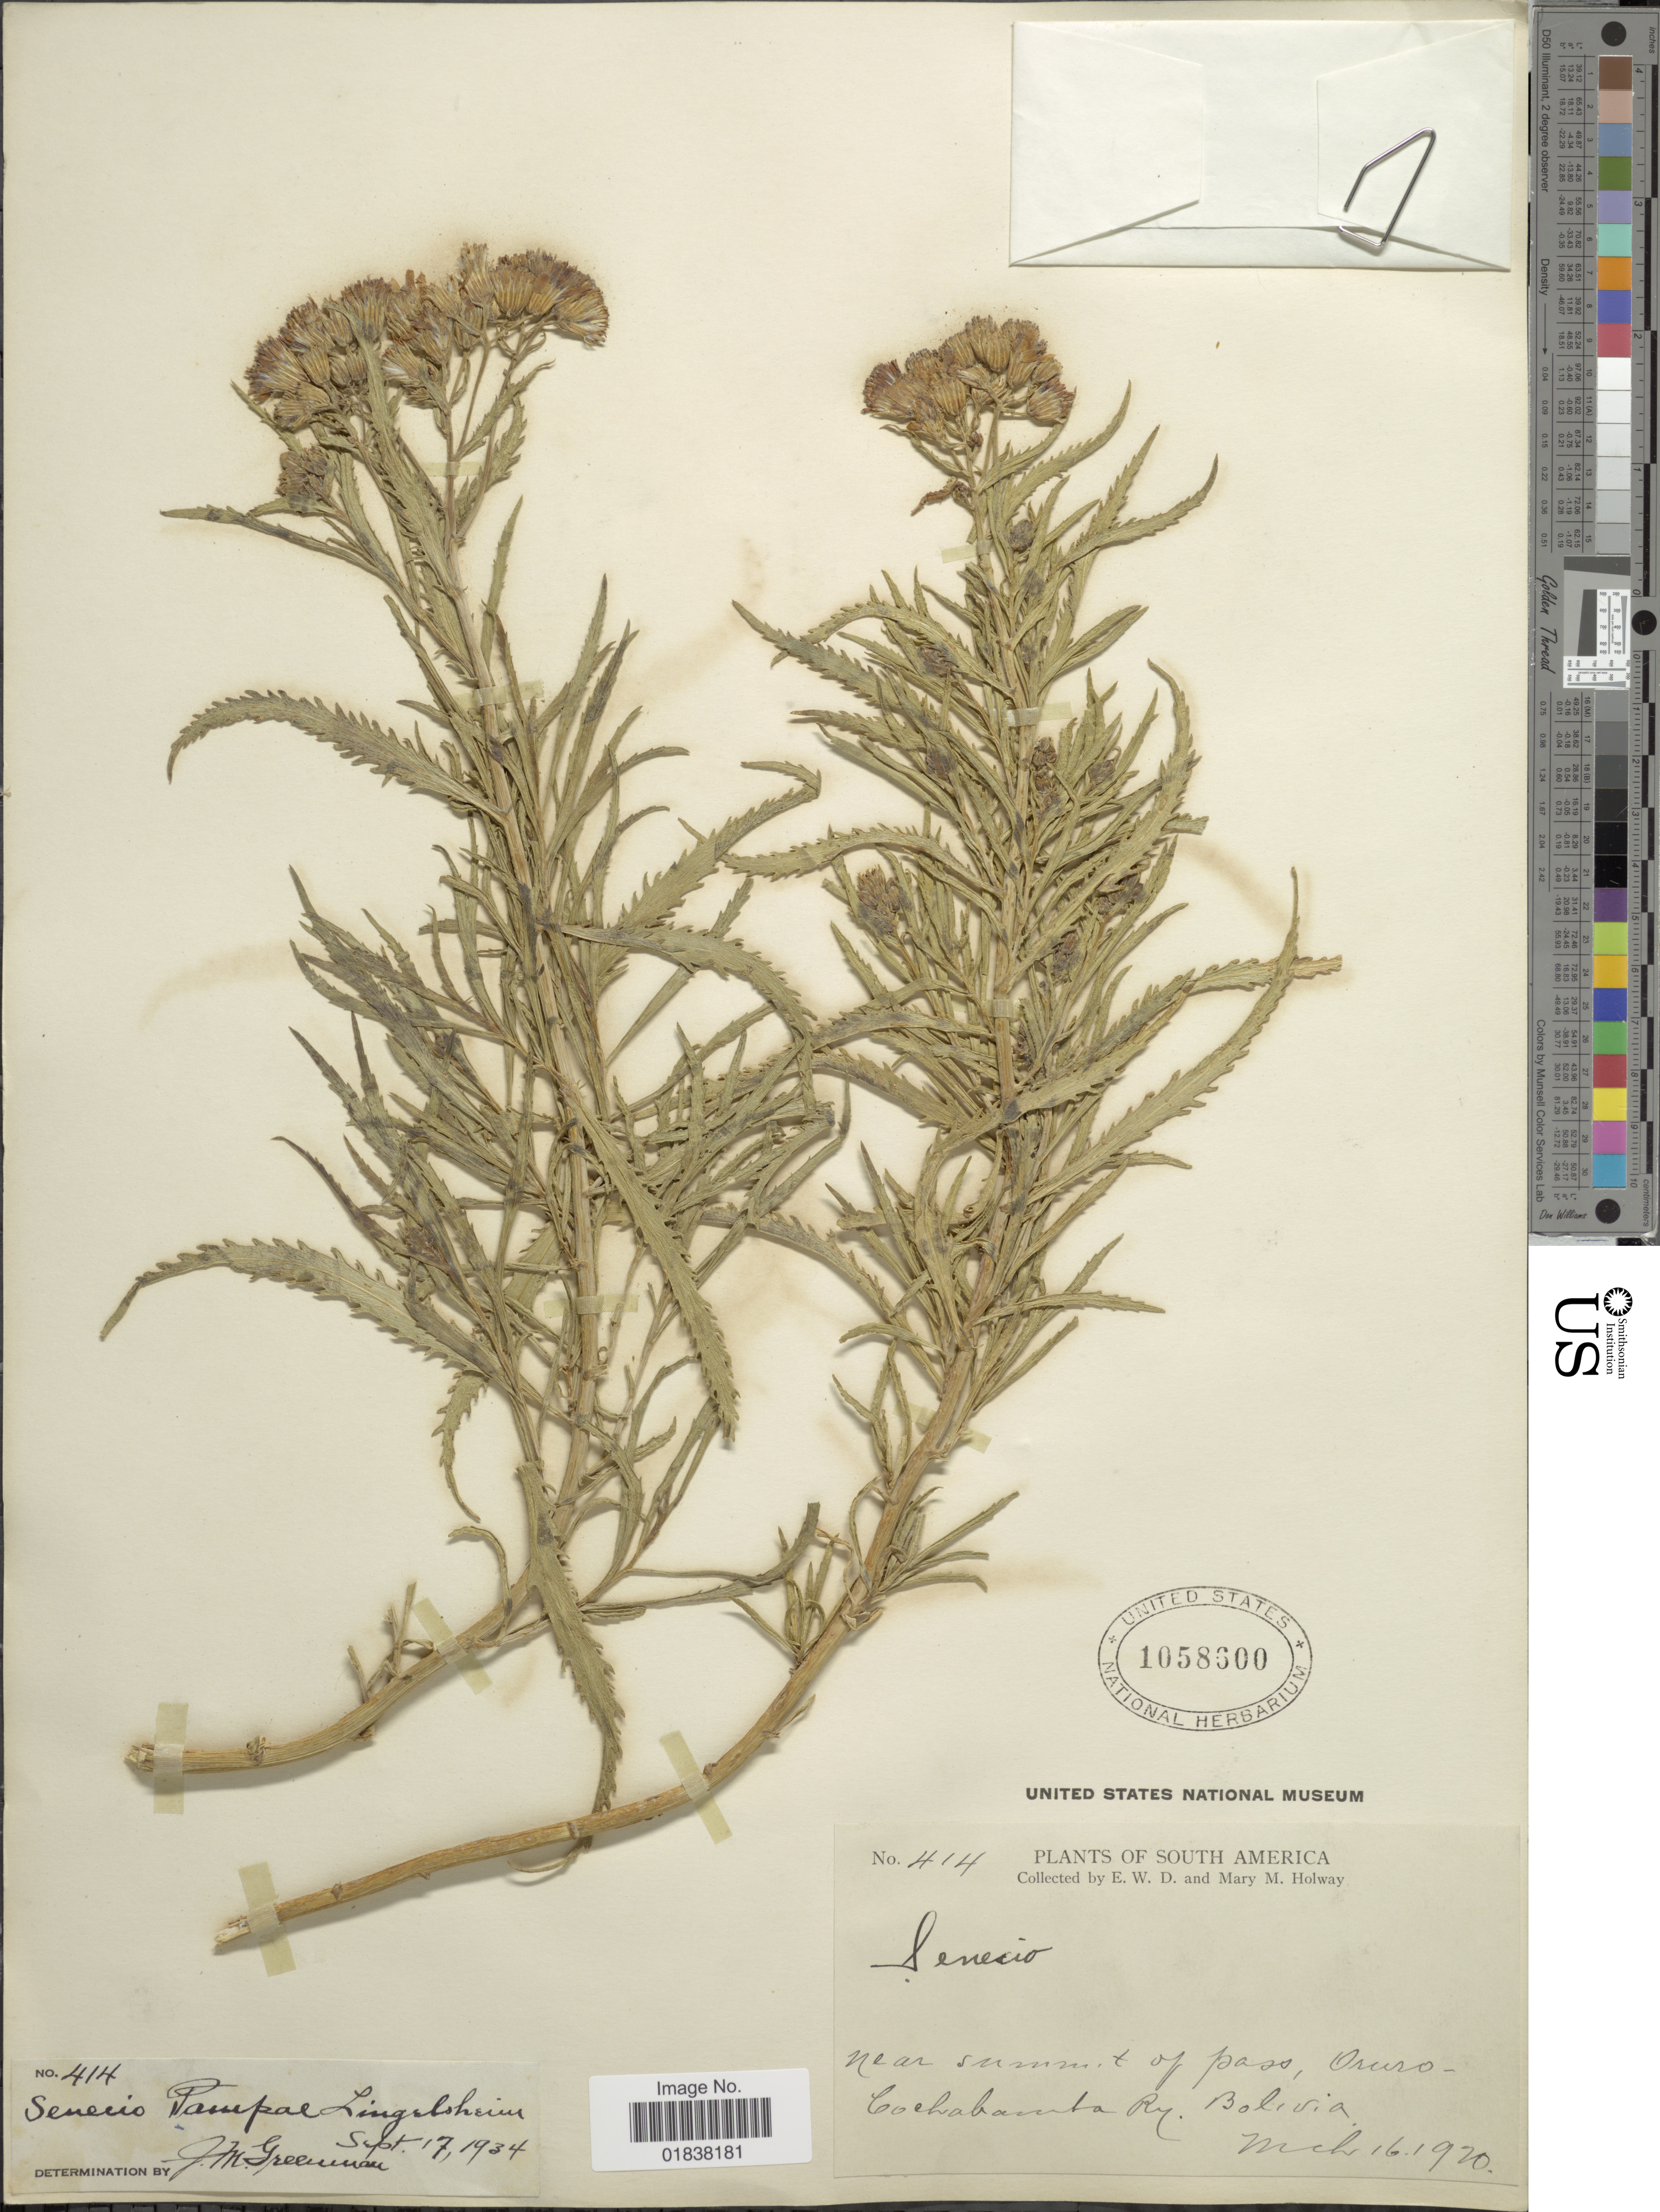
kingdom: Plantae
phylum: Tracheophyta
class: Magnoliopsida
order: Asterales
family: Asteraceae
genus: Senecio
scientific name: Senecio pampae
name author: Lingelsh.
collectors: E. W. D. Holway & M. M. Holway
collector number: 414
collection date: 1920-03-16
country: Bolivia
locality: near summit of pass, Oruro-Cochabamba Rg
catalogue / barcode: US 1058600